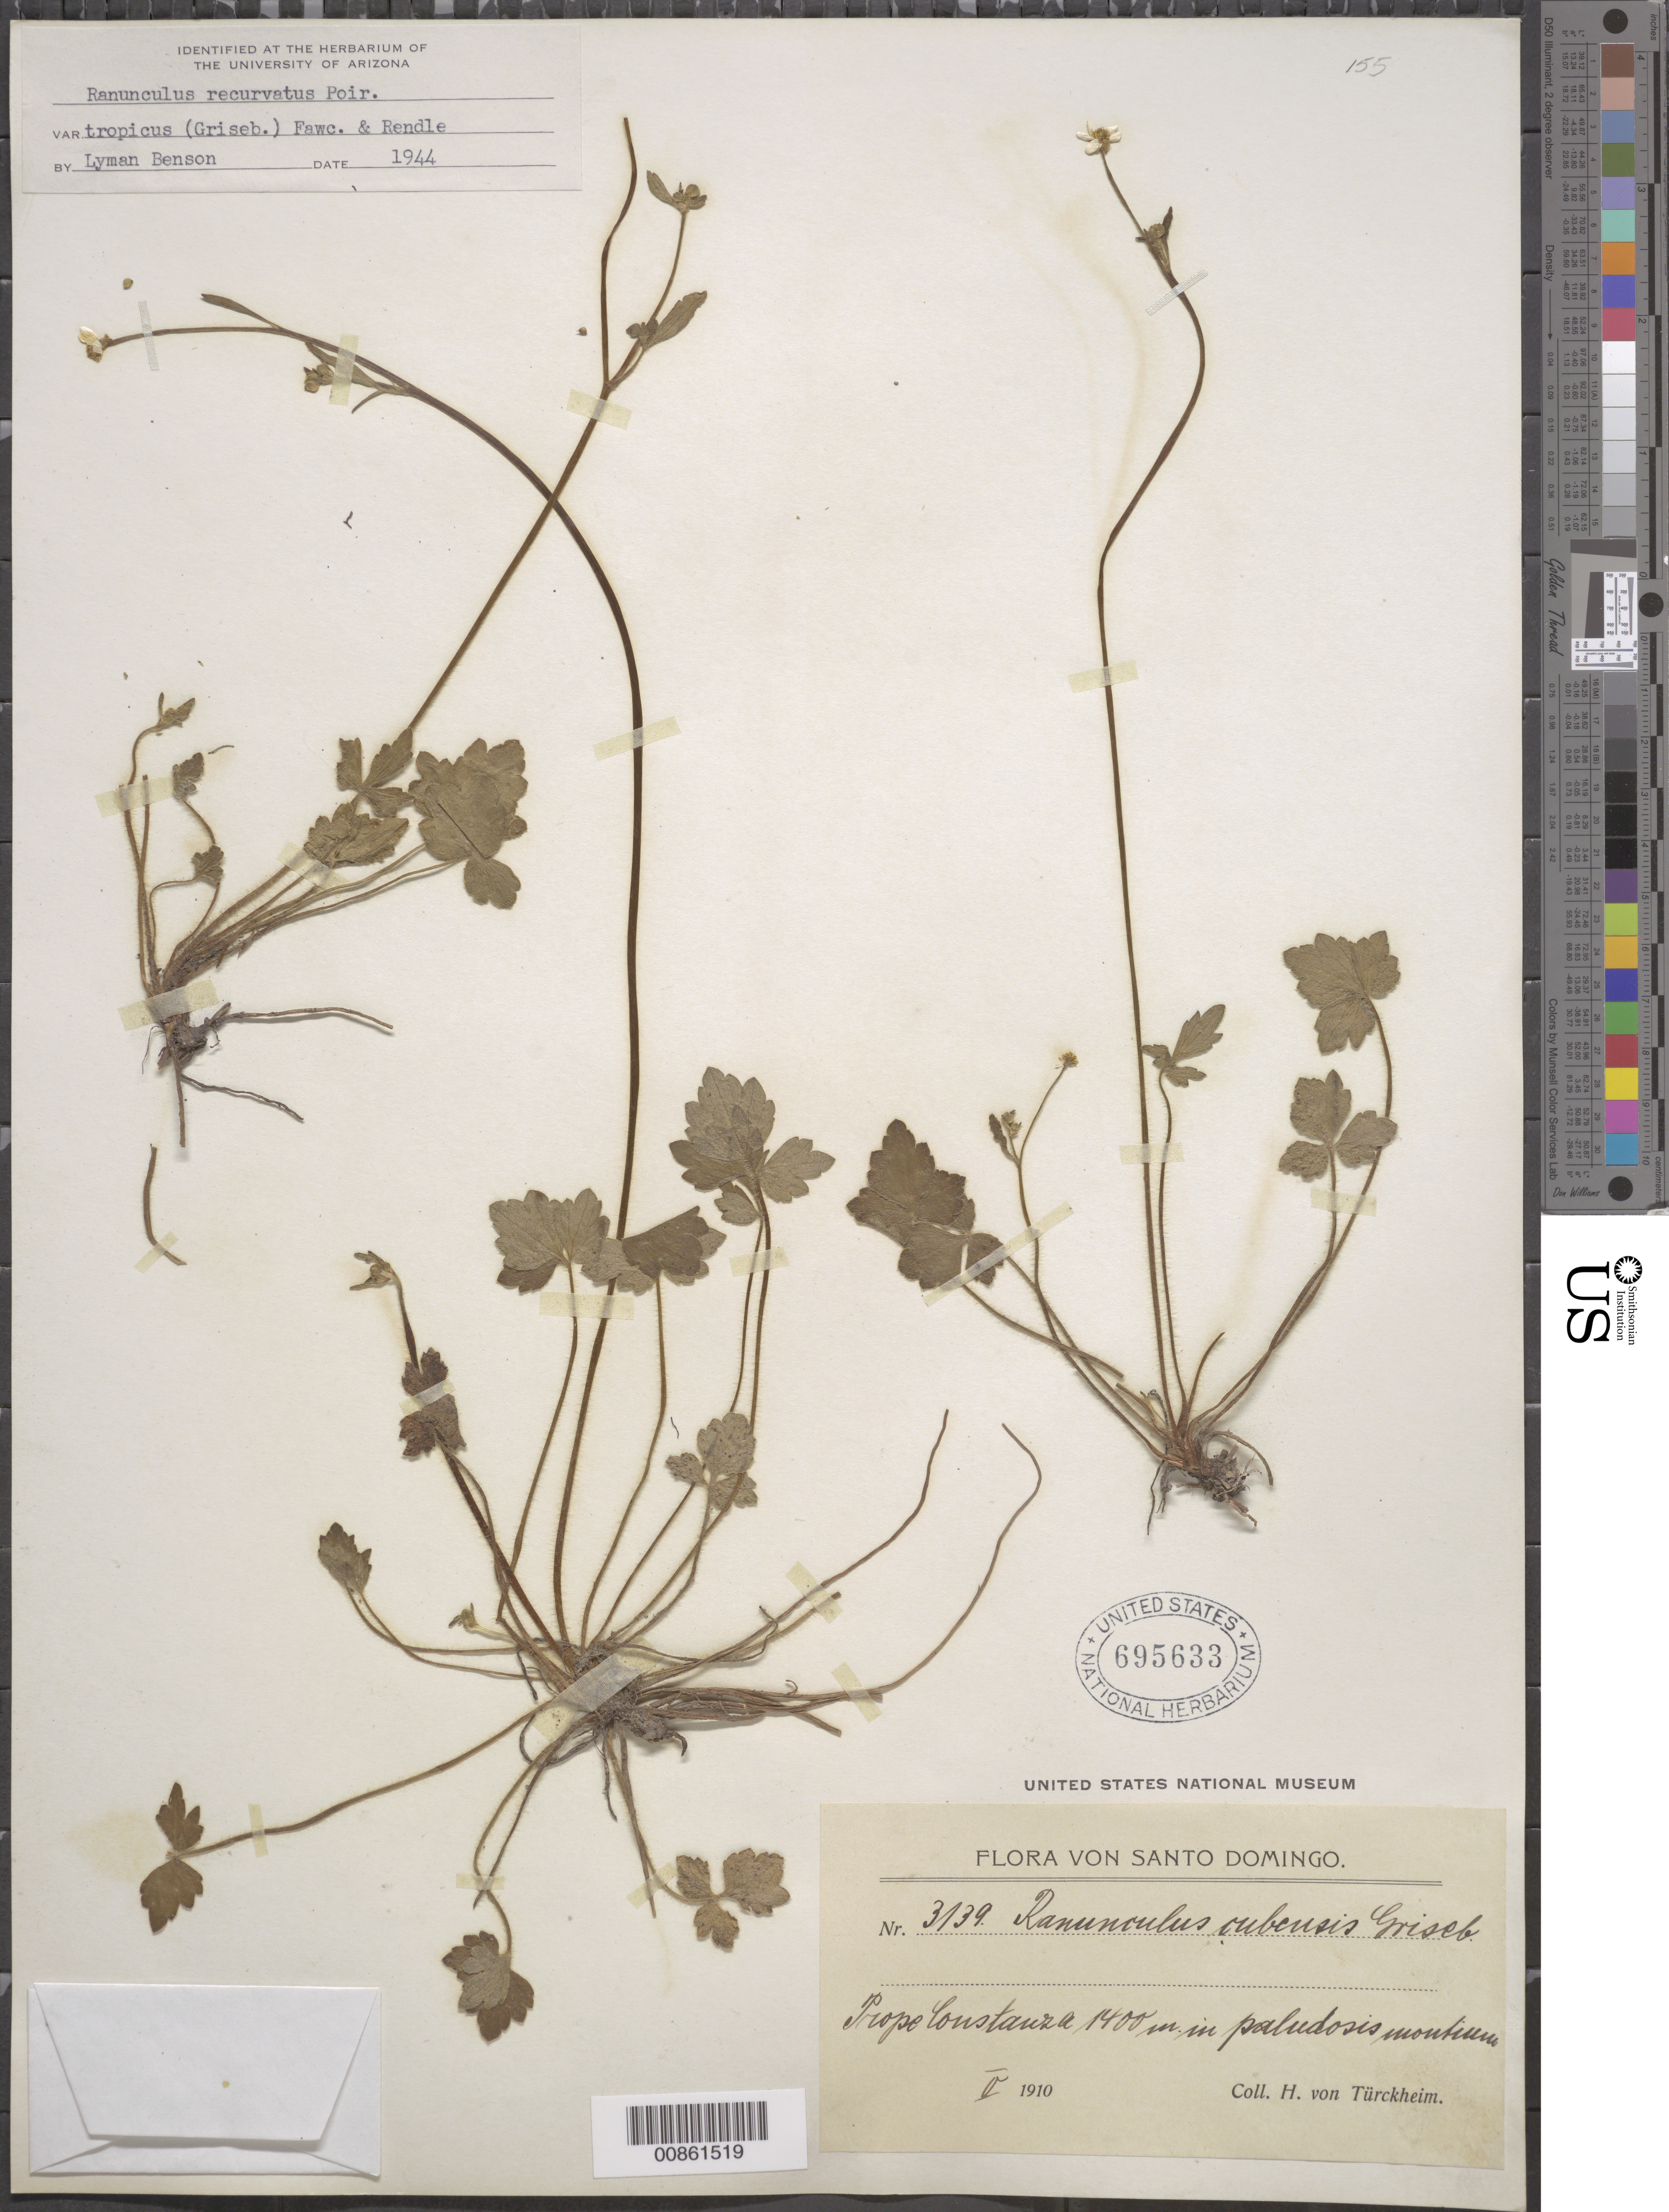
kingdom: Plantae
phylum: Tracheophyta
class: Magnoliopsida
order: Ranunculales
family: Ranunculaceae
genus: Ranunculus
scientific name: Ranunculus recurvatus var. tropicus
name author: (Griseb.) Fawc. & Rendle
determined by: Benson, L.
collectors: H. von Türckheim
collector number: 3139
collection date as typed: May 1910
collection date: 1910-05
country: Dominican Republic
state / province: La Vega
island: Hispaniola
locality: Prope Constanza.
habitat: In paludosis montium.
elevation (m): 1400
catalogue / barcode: US 695633